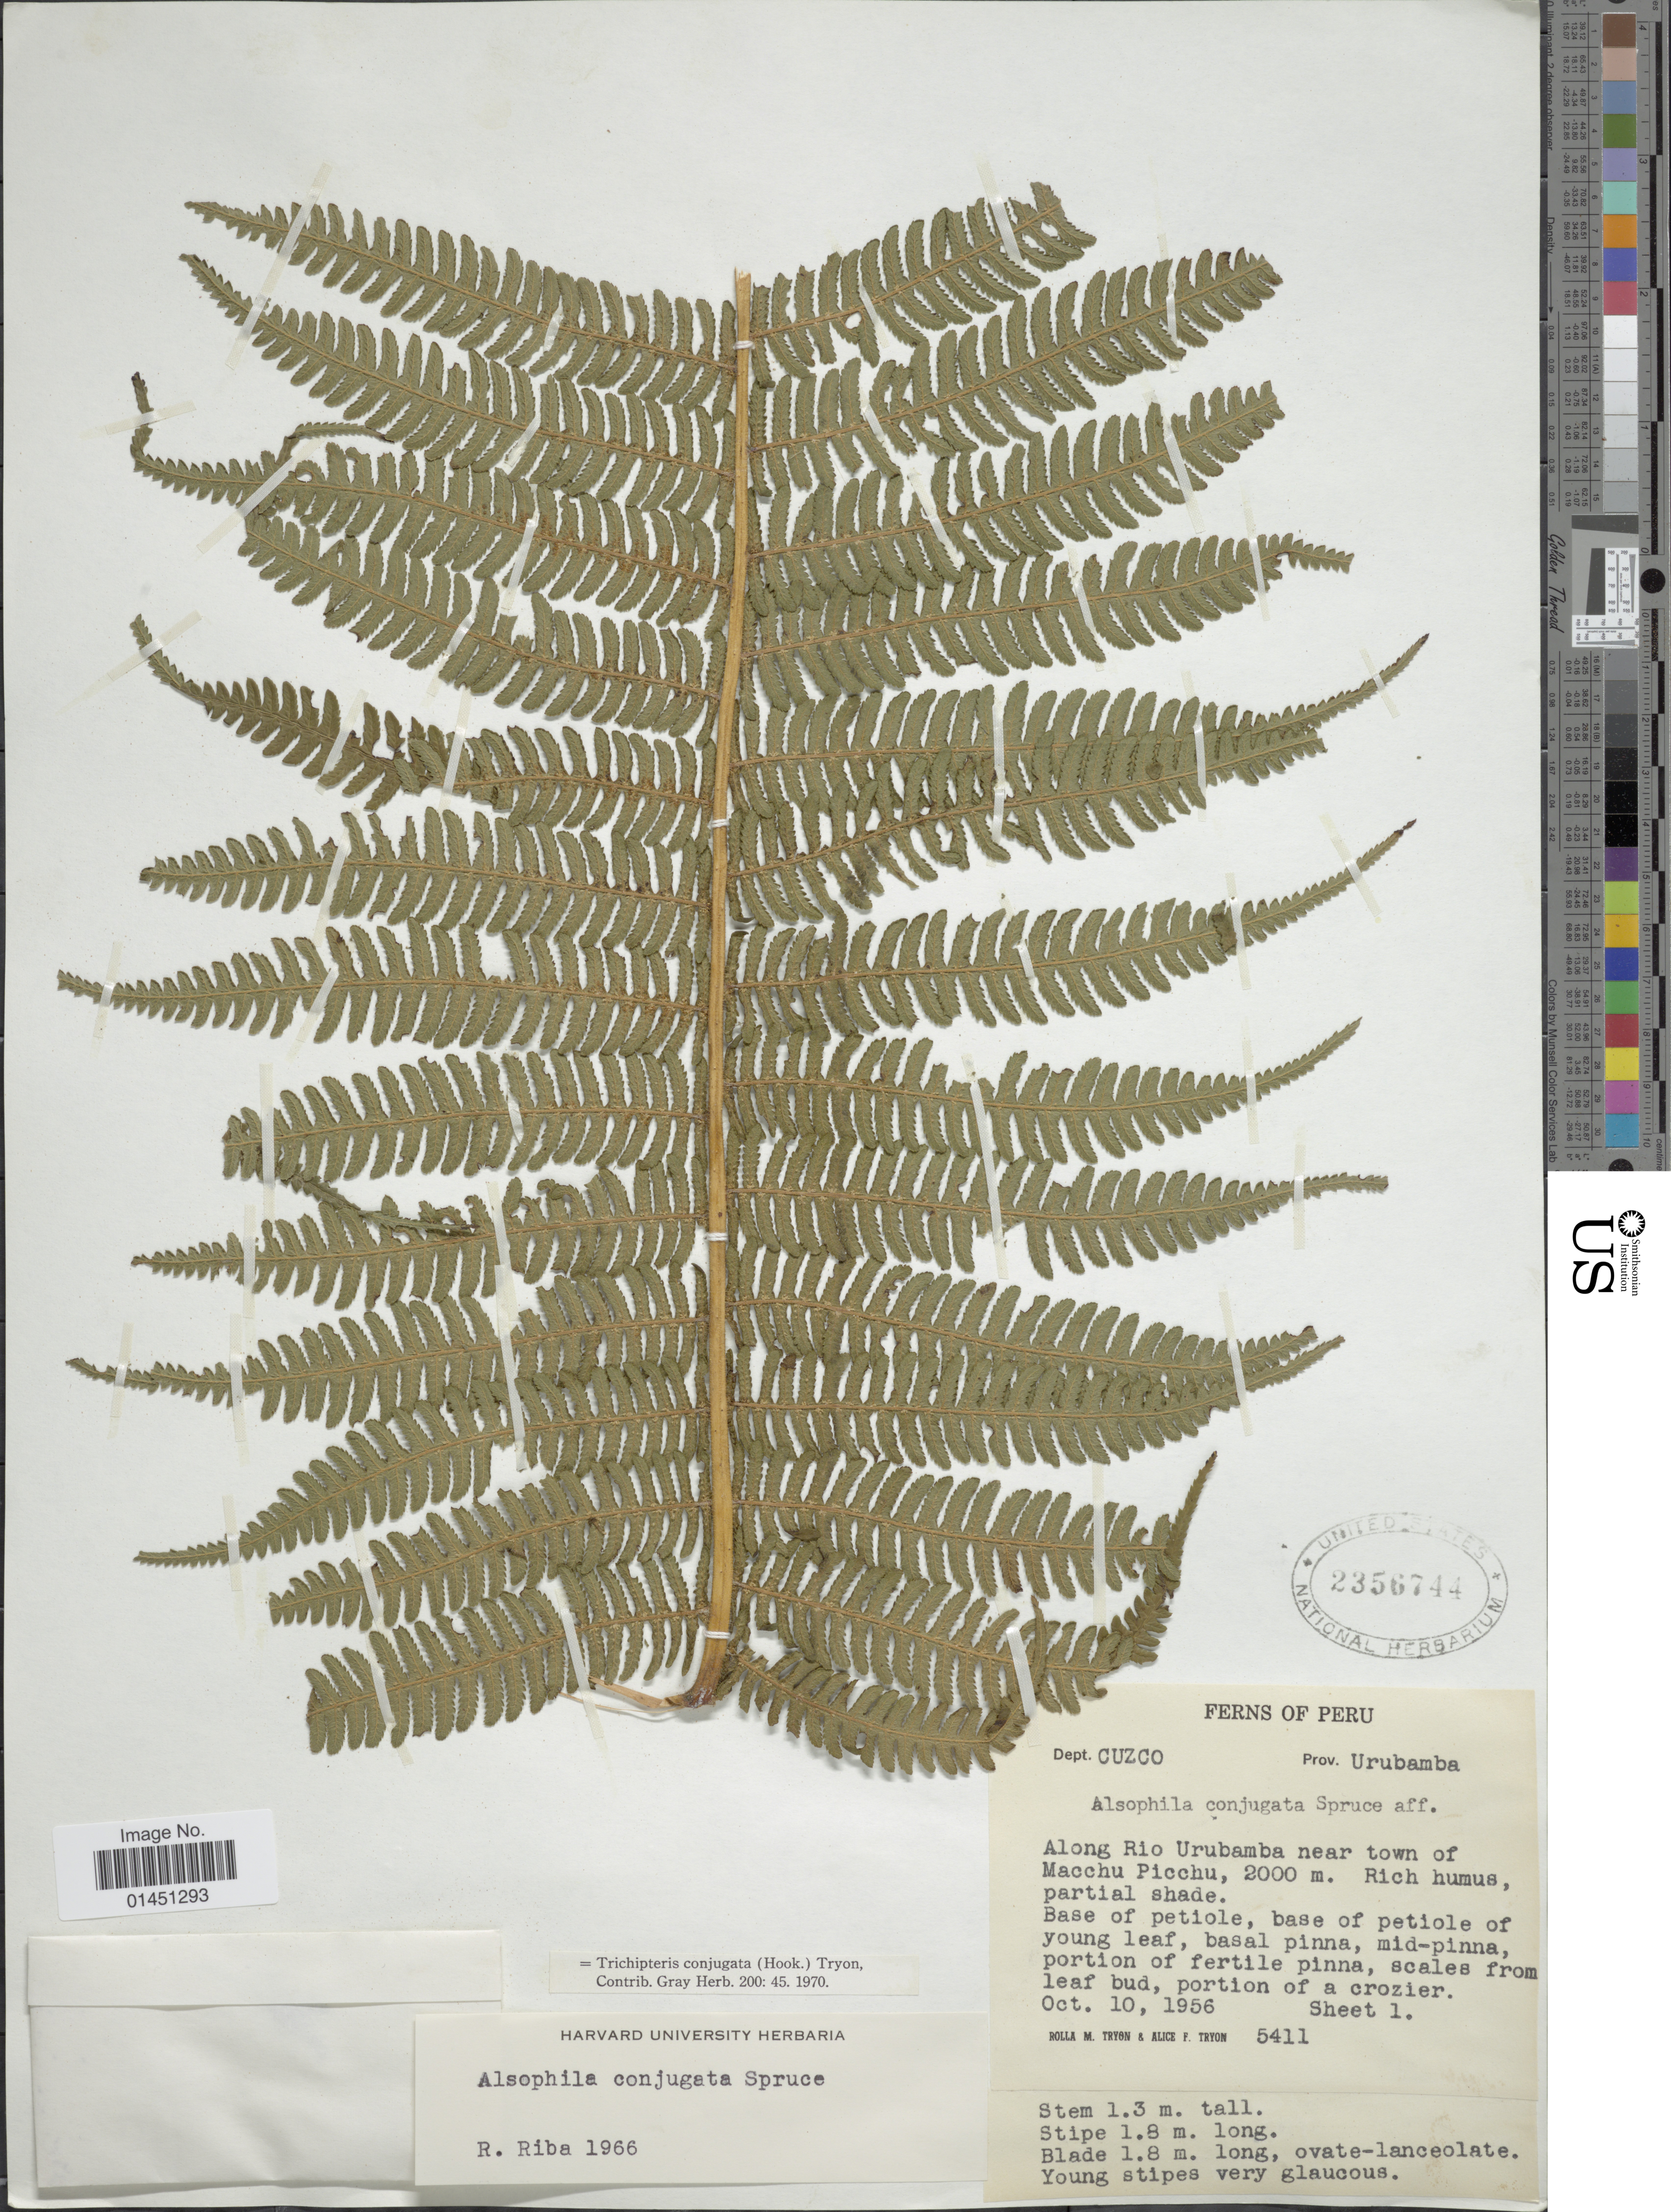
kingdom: Plantae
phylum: Tracheophyta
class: Polypodiopsida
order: Cyatheales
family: Cyatheaceae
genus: Cyathea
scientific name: Cyathea conjugata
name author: (Hook.) Domin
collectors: R. M. Tryon & A. F. Tryon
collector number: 5411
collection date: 1956-10-10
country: Peru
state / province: Cusco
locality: Prov.: Urubamba, Along Rio Urubamba near town of Machu Picchu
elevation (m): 2000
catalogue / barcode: US 2356744